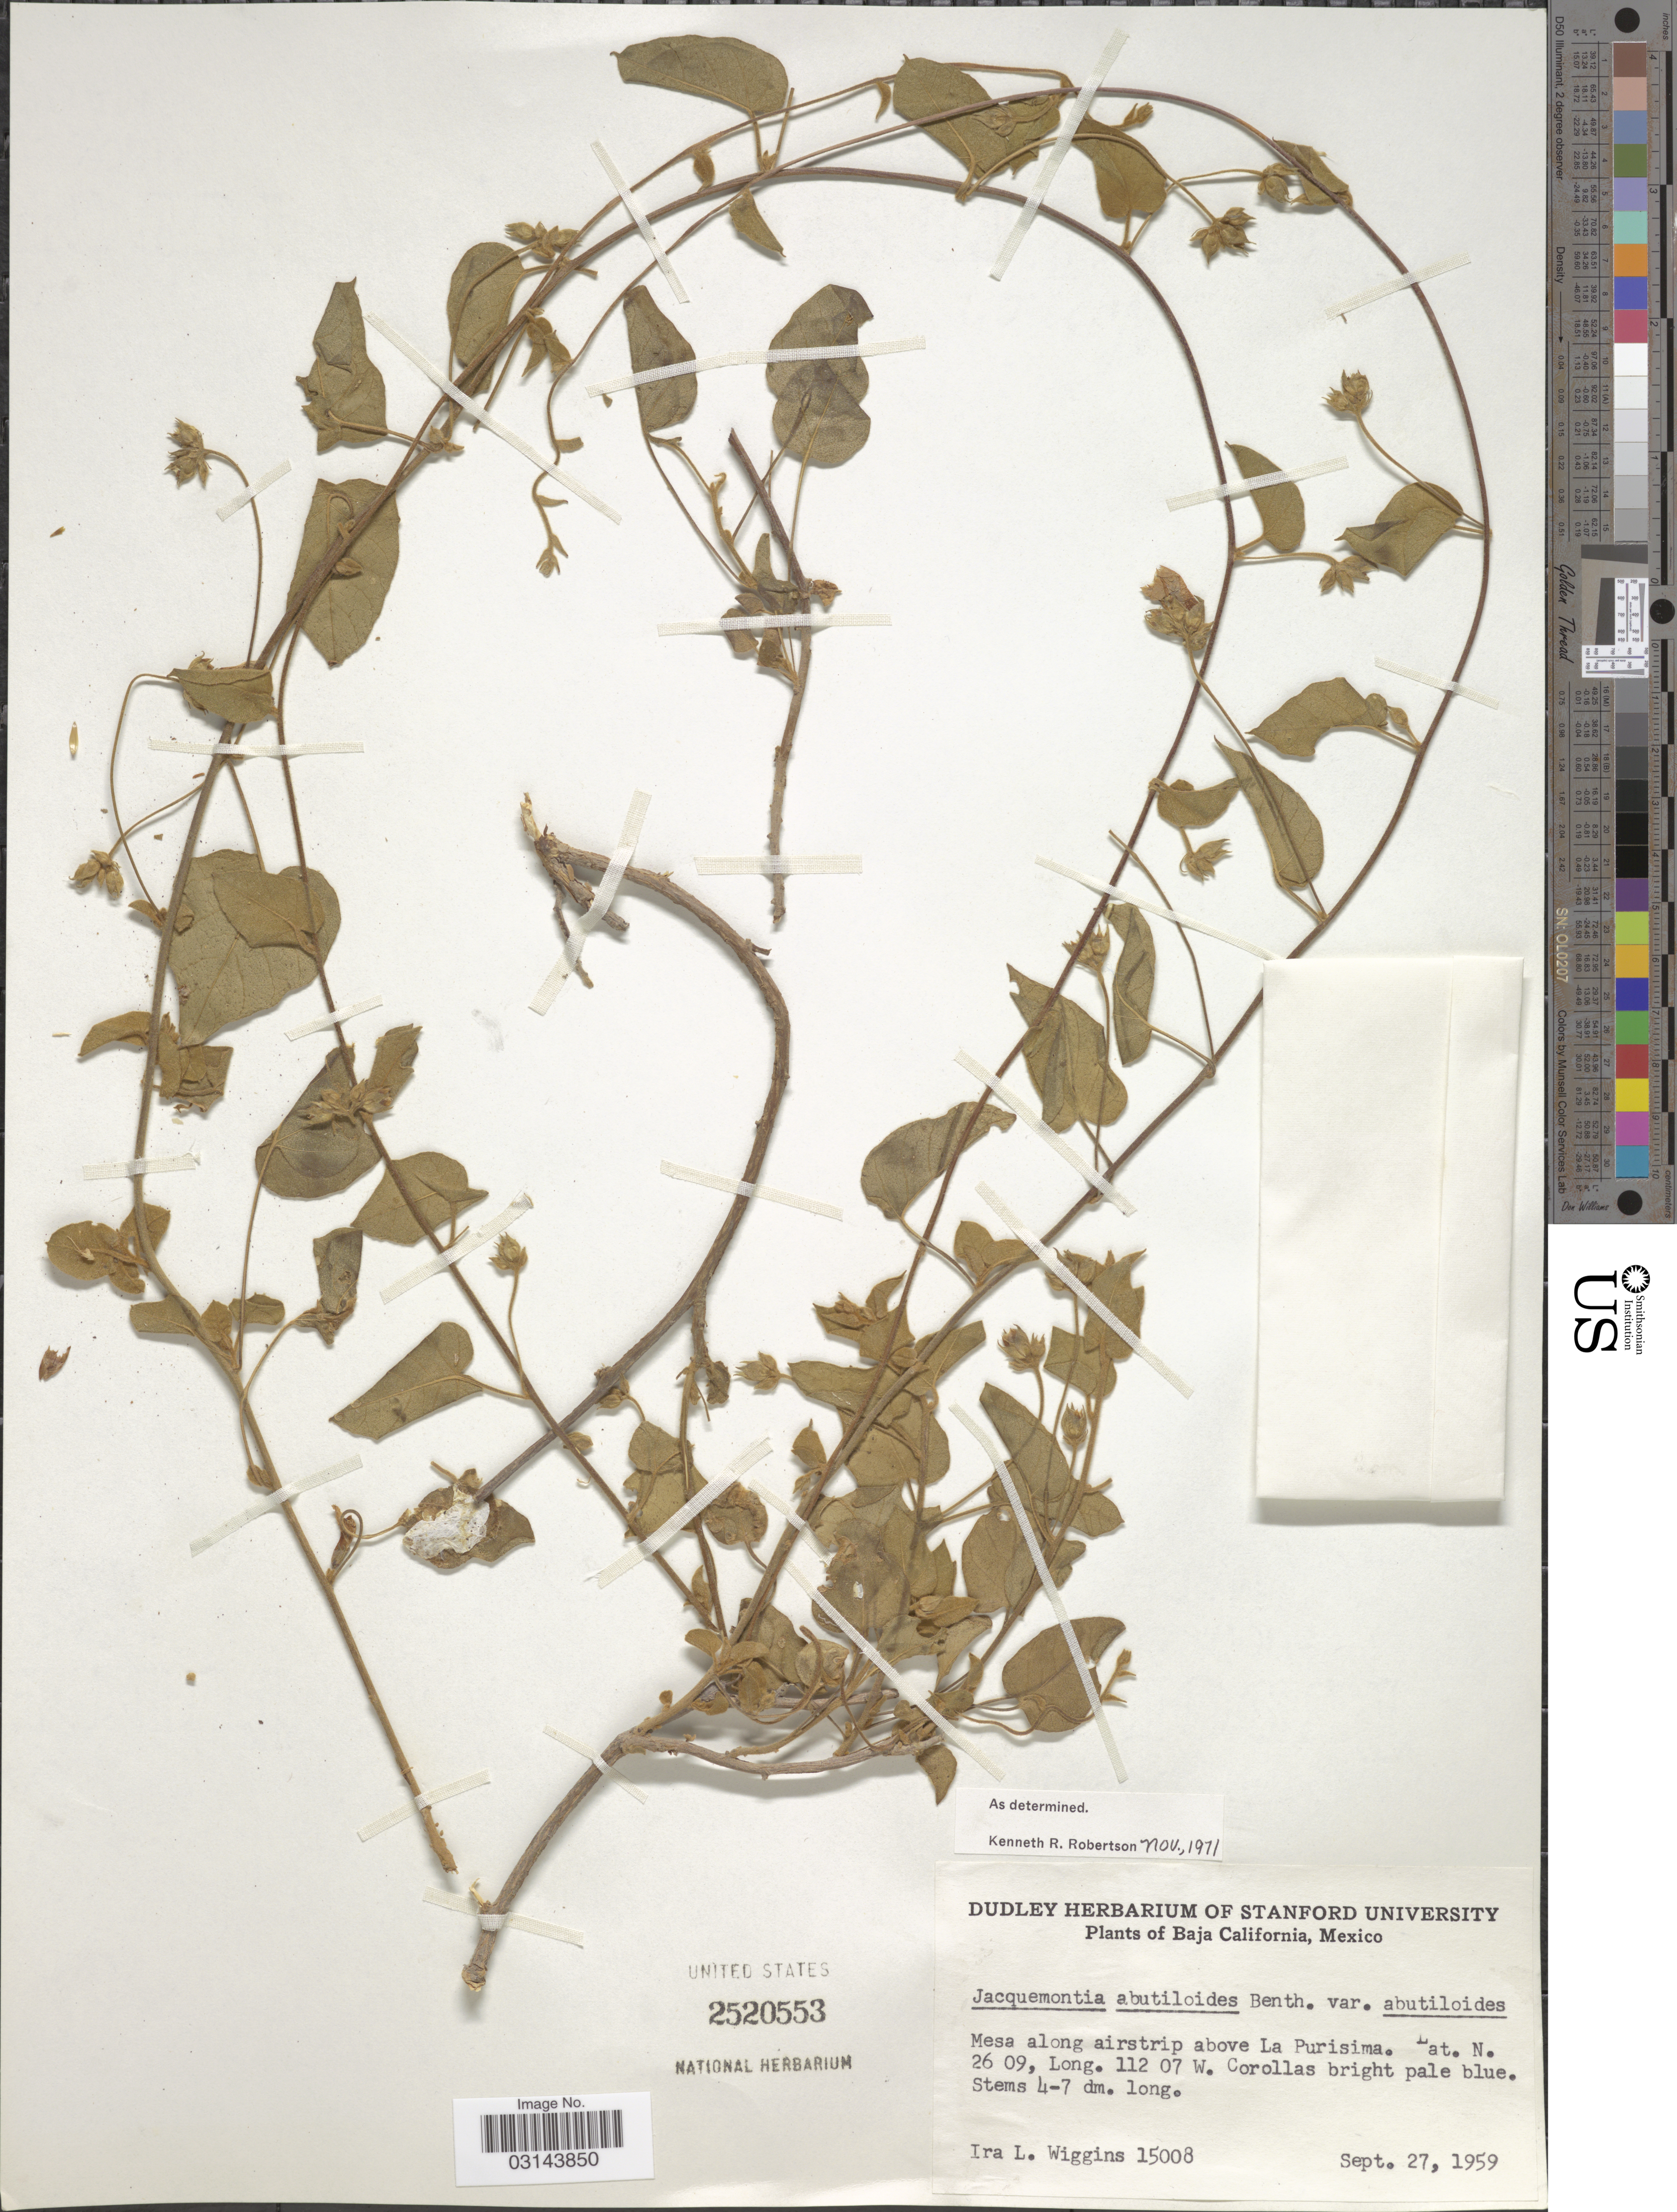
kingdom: Plantae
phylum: Tracheophyta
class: Magnoliopsida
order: Solanales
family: Convolvulaceae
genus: Jacquemontia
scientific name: Jacquemontia abutiloides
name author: Benth.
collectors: I. L. Wiggins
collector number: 15008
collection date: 1959-09-27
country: Mexico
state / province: Baja California Sur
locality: Mesa along airstrip above La Purisima.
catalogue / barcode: US 2520553